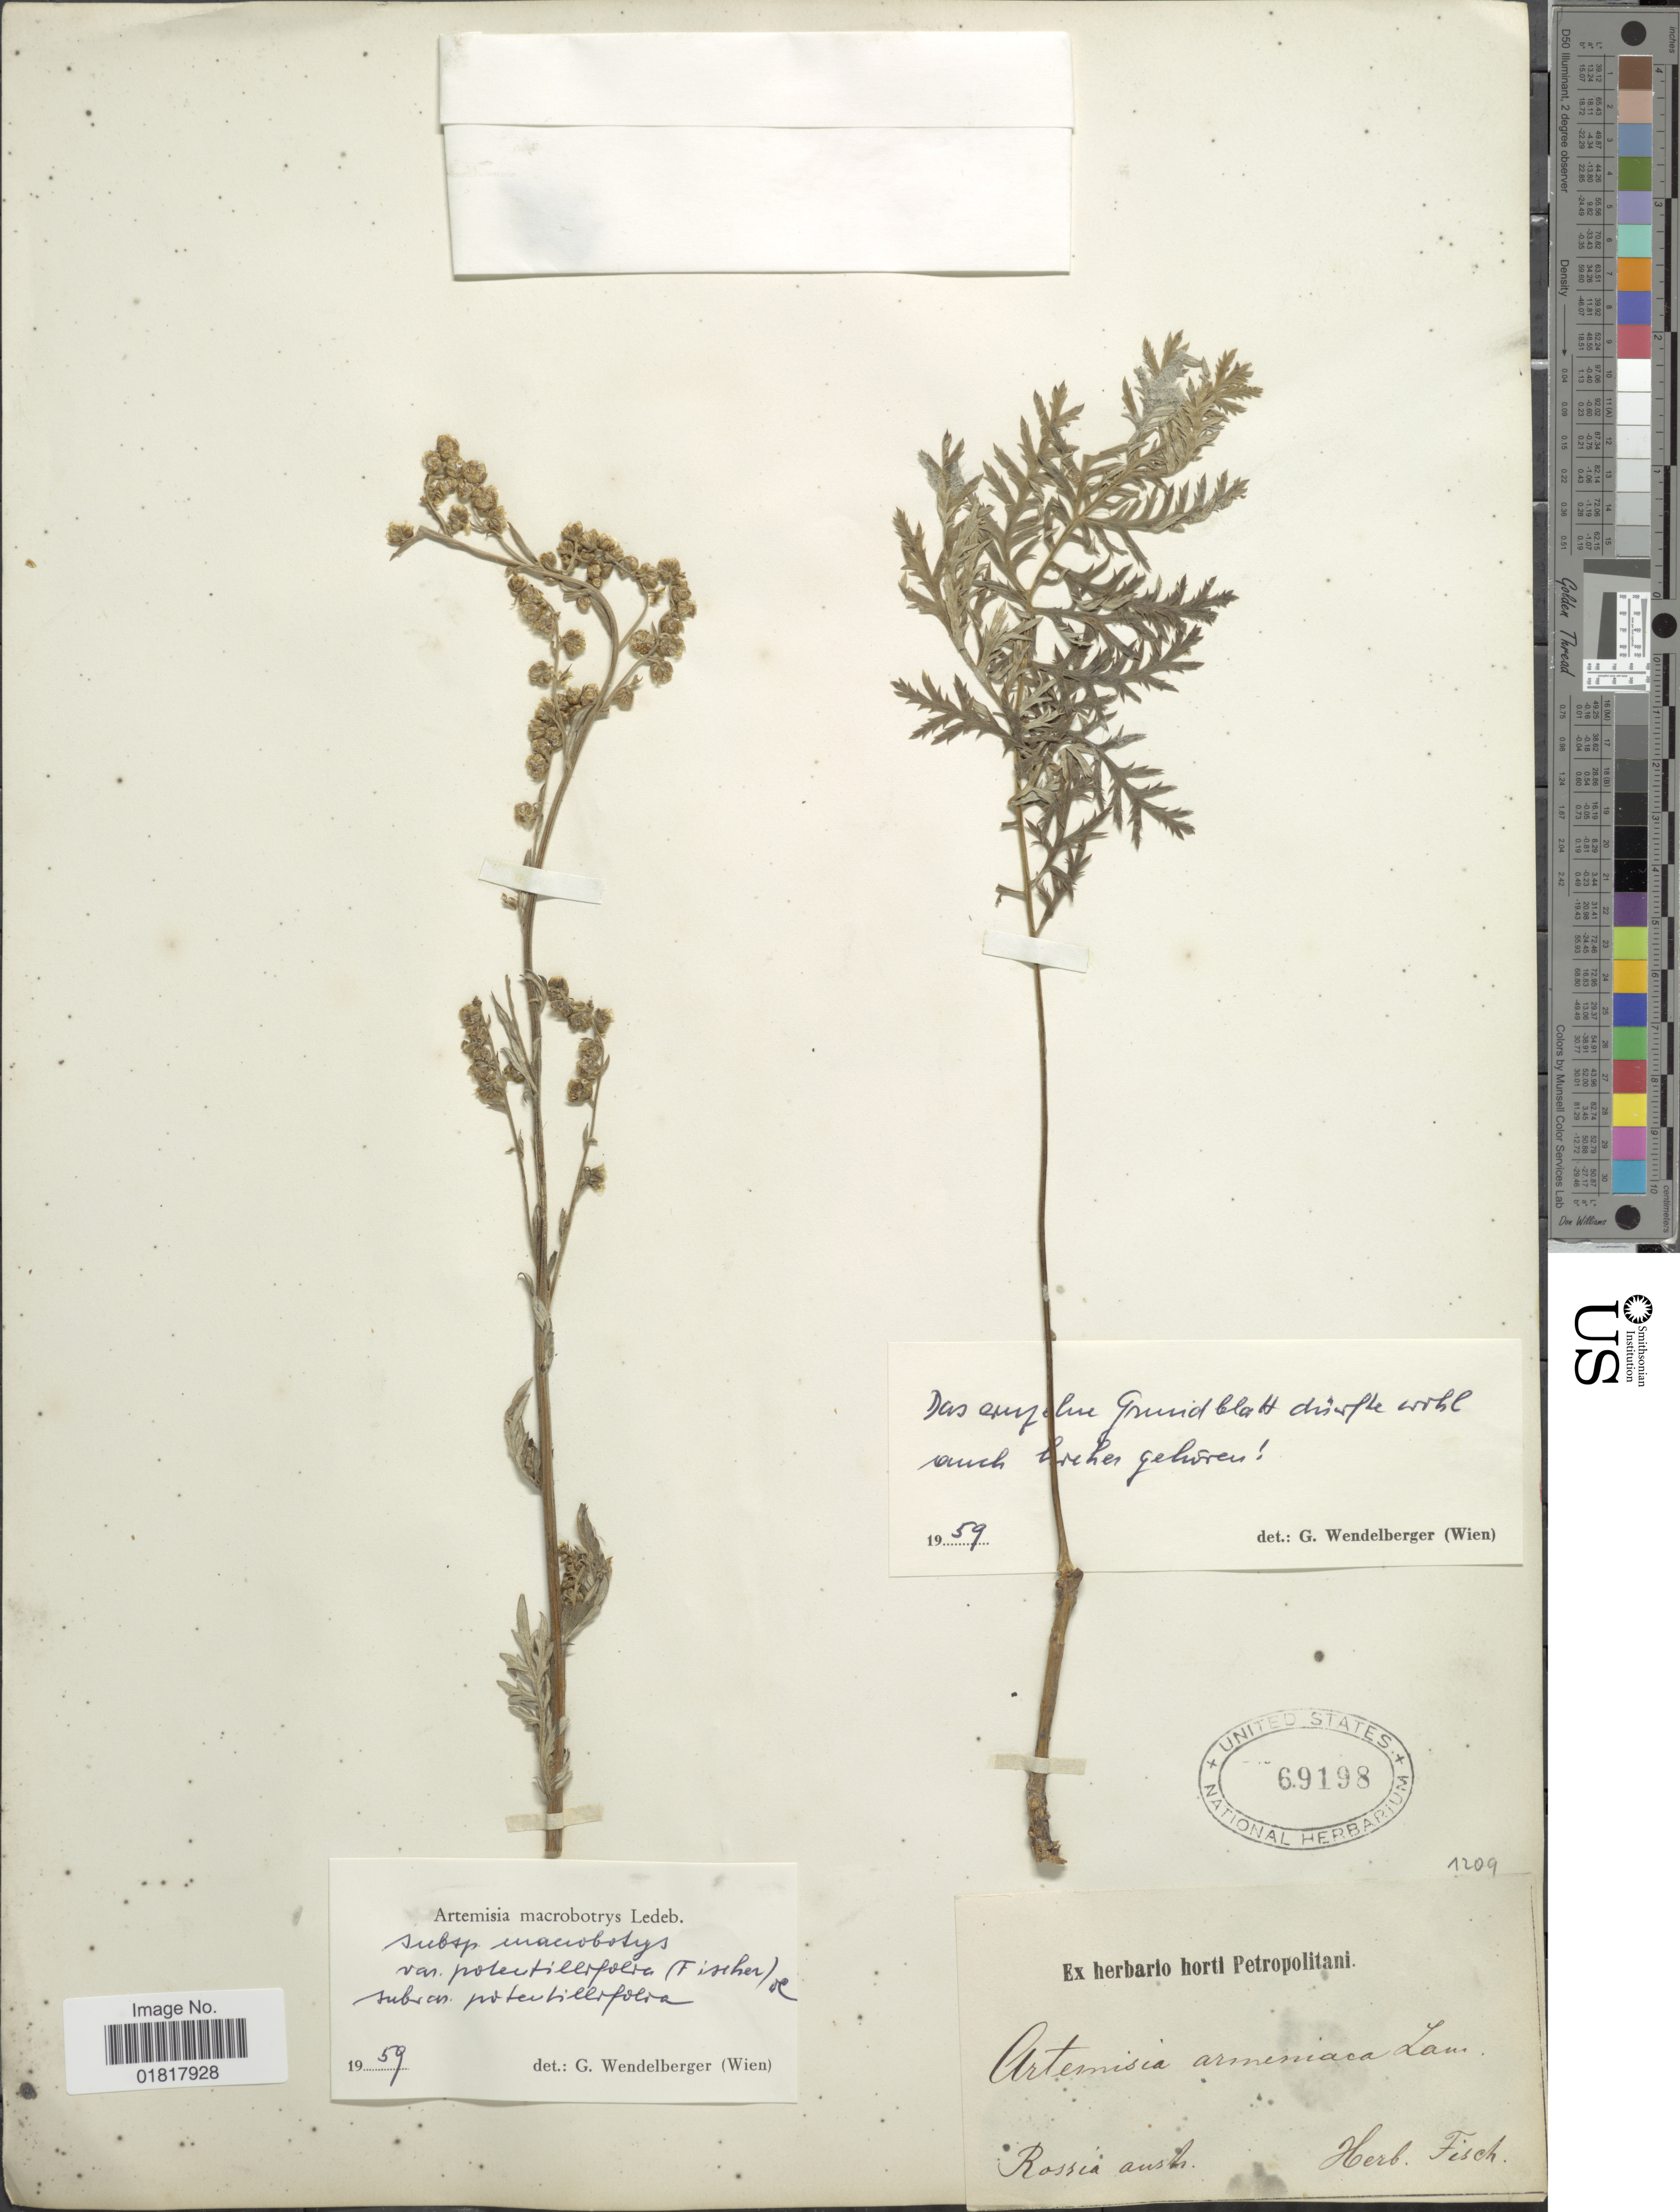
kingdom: Plantae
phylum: Tracheophyta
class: Magnoliopsida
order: Asterales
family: Asteraceae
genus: Artemisia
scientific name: Artemisia macrobotrys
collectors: Herb. Fisch.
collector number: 1209?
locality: Rossia austr.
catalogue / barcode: US 69198